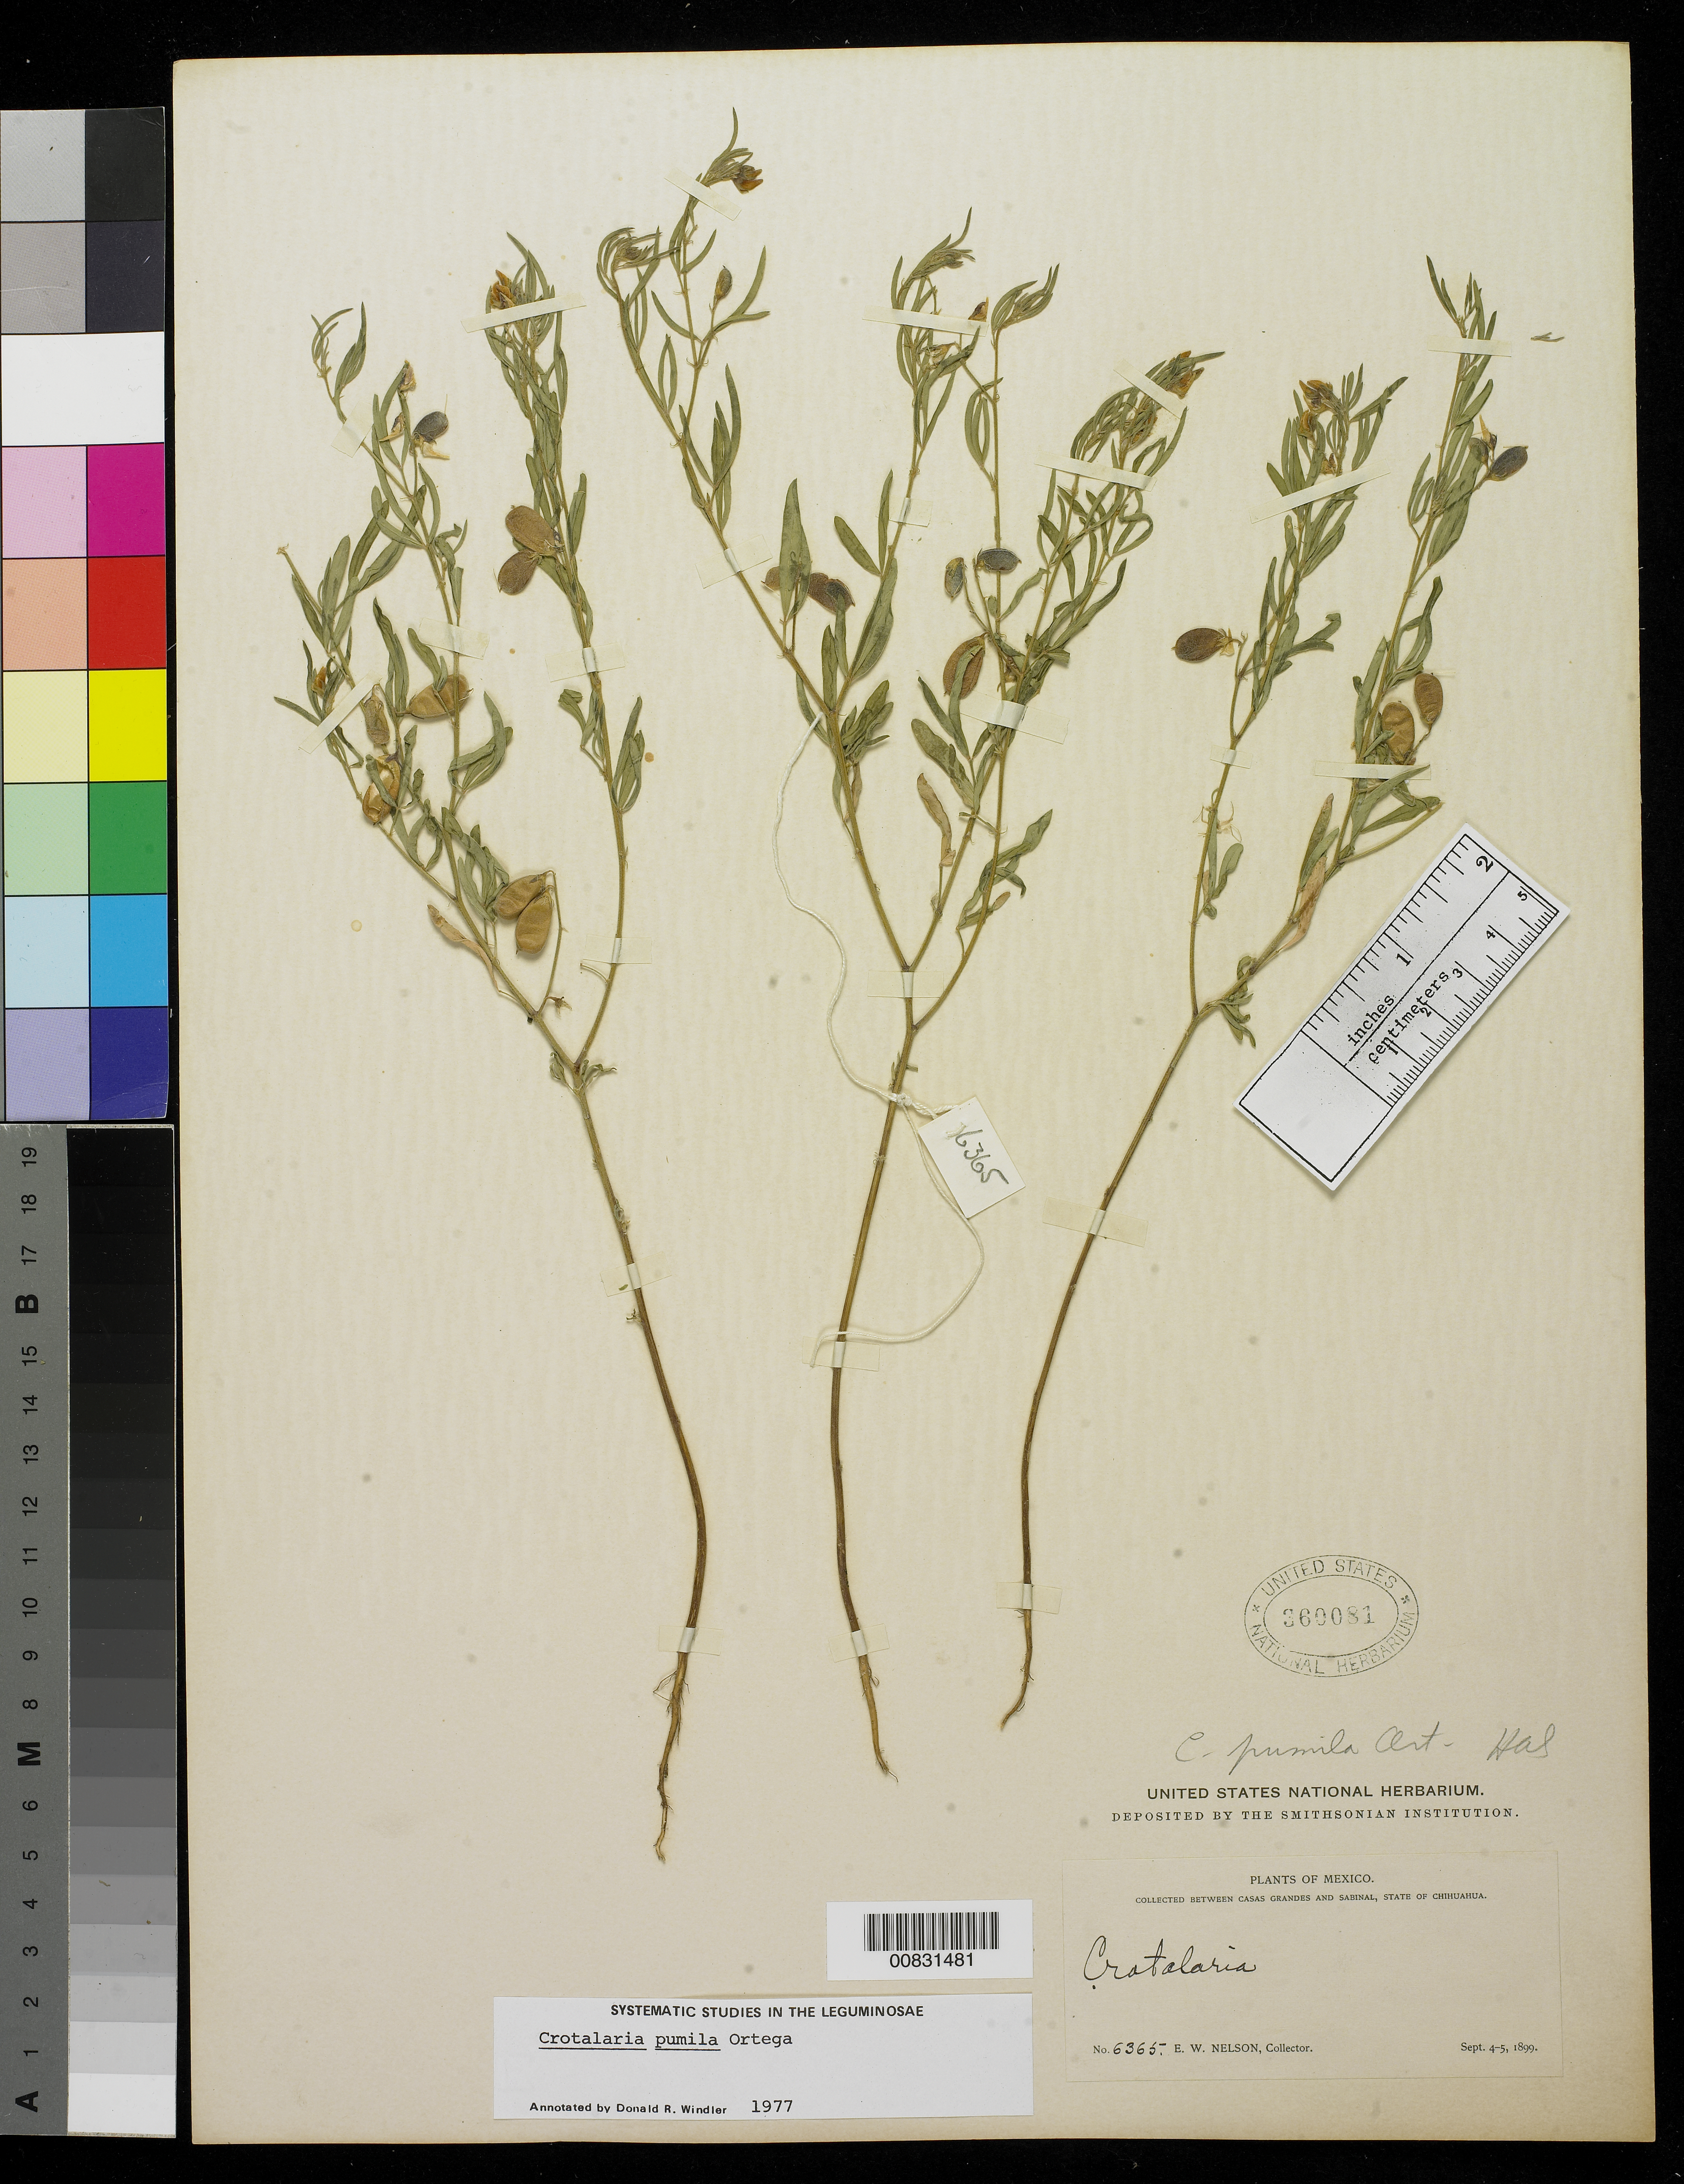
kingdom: Plantae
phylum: Tracheophyta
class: Magnoliopsida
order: Fabales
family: Fabaceae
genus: Crotalaria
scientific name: Crotalaria pumila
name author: Ortega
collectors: E. W. Nelson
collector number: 6365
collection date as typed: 04 Sep 1899 to 05 Sep 1899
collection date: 1899-09-04/1899-09-05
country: Mexico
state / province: Chihuahua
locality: Between Casas Grandes and Sabinal.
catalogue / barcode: US 360081